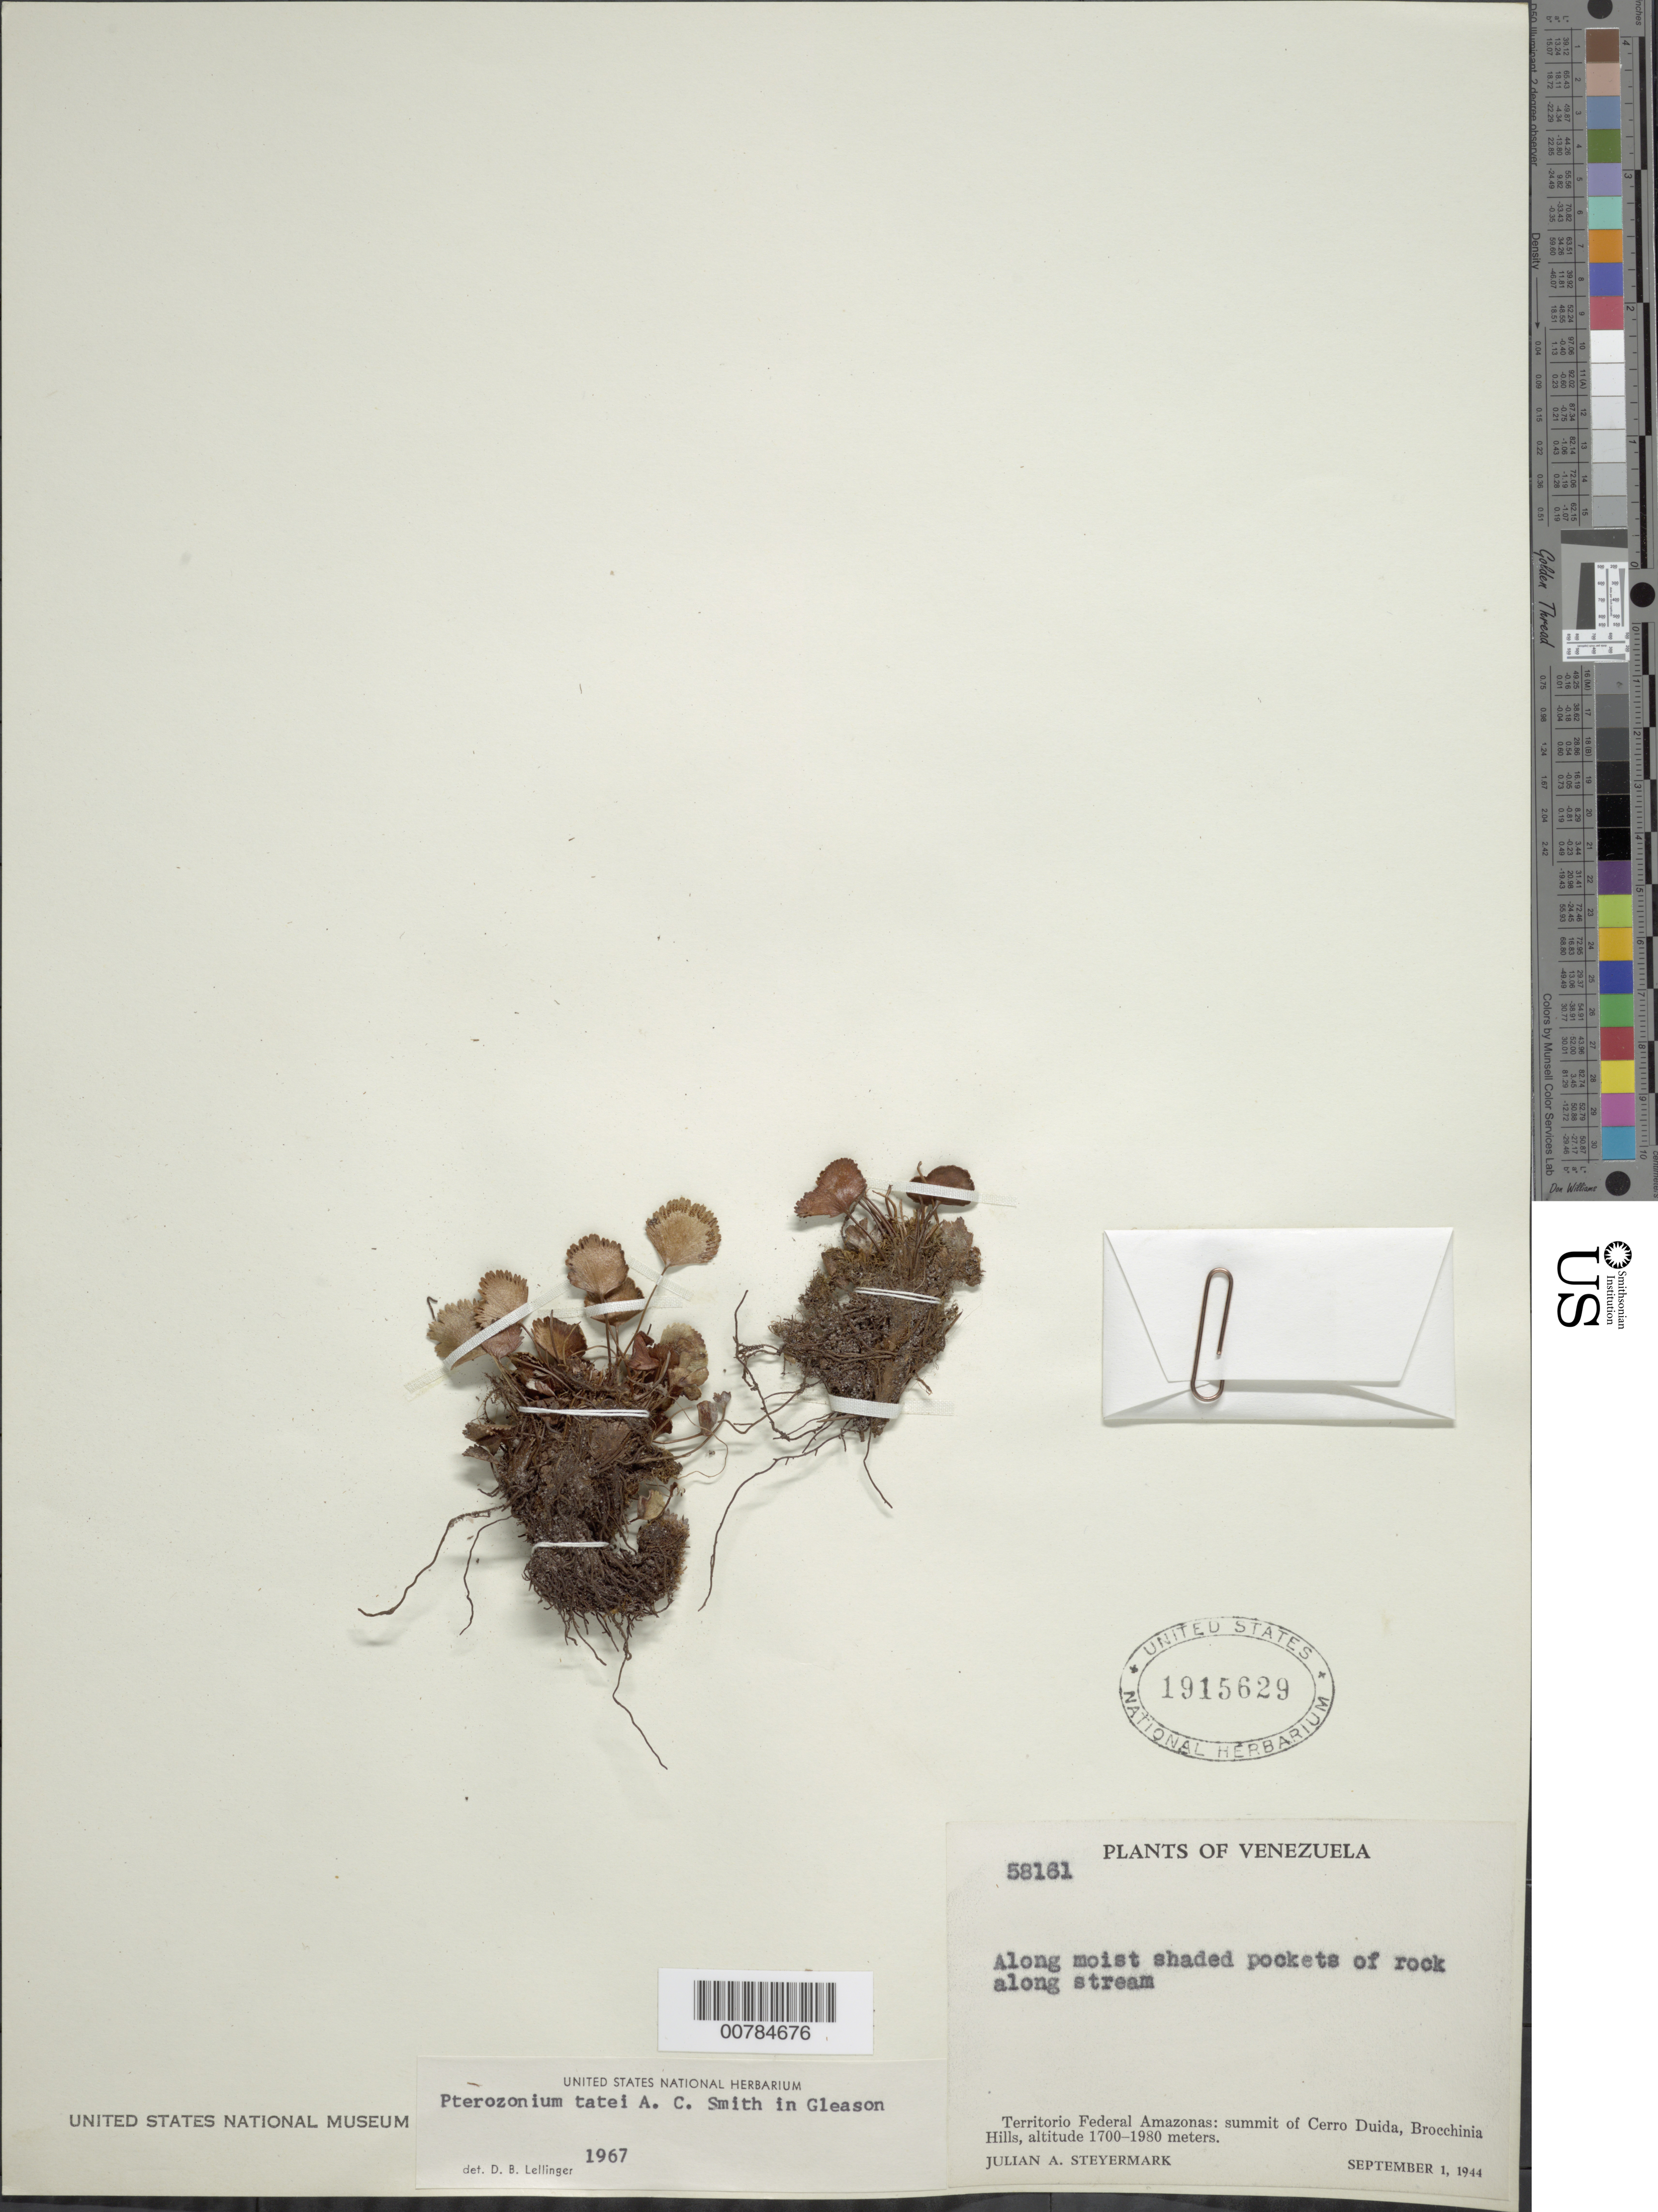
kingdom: Plantae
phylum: Tracheophyta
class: Polypodiopsida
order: Polypodiales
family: Pteridaceae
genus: Pterozonium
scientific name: Pterozonium tatei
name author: A.C. Sm.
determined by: Lellinger, David B., (BOT), Smithsonian Institution - National Museum of Natural History (UNITED STATES)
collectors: J. Steyermark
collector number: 58161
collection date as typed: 1-Sep-44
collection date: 1944-09-01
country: Venezuela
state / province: Amazonas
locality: Cerro Duida, summit, Brocchinia Hills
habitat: Moist shaded pockets of rock along stream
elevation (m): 1700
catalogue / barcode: US 1915629